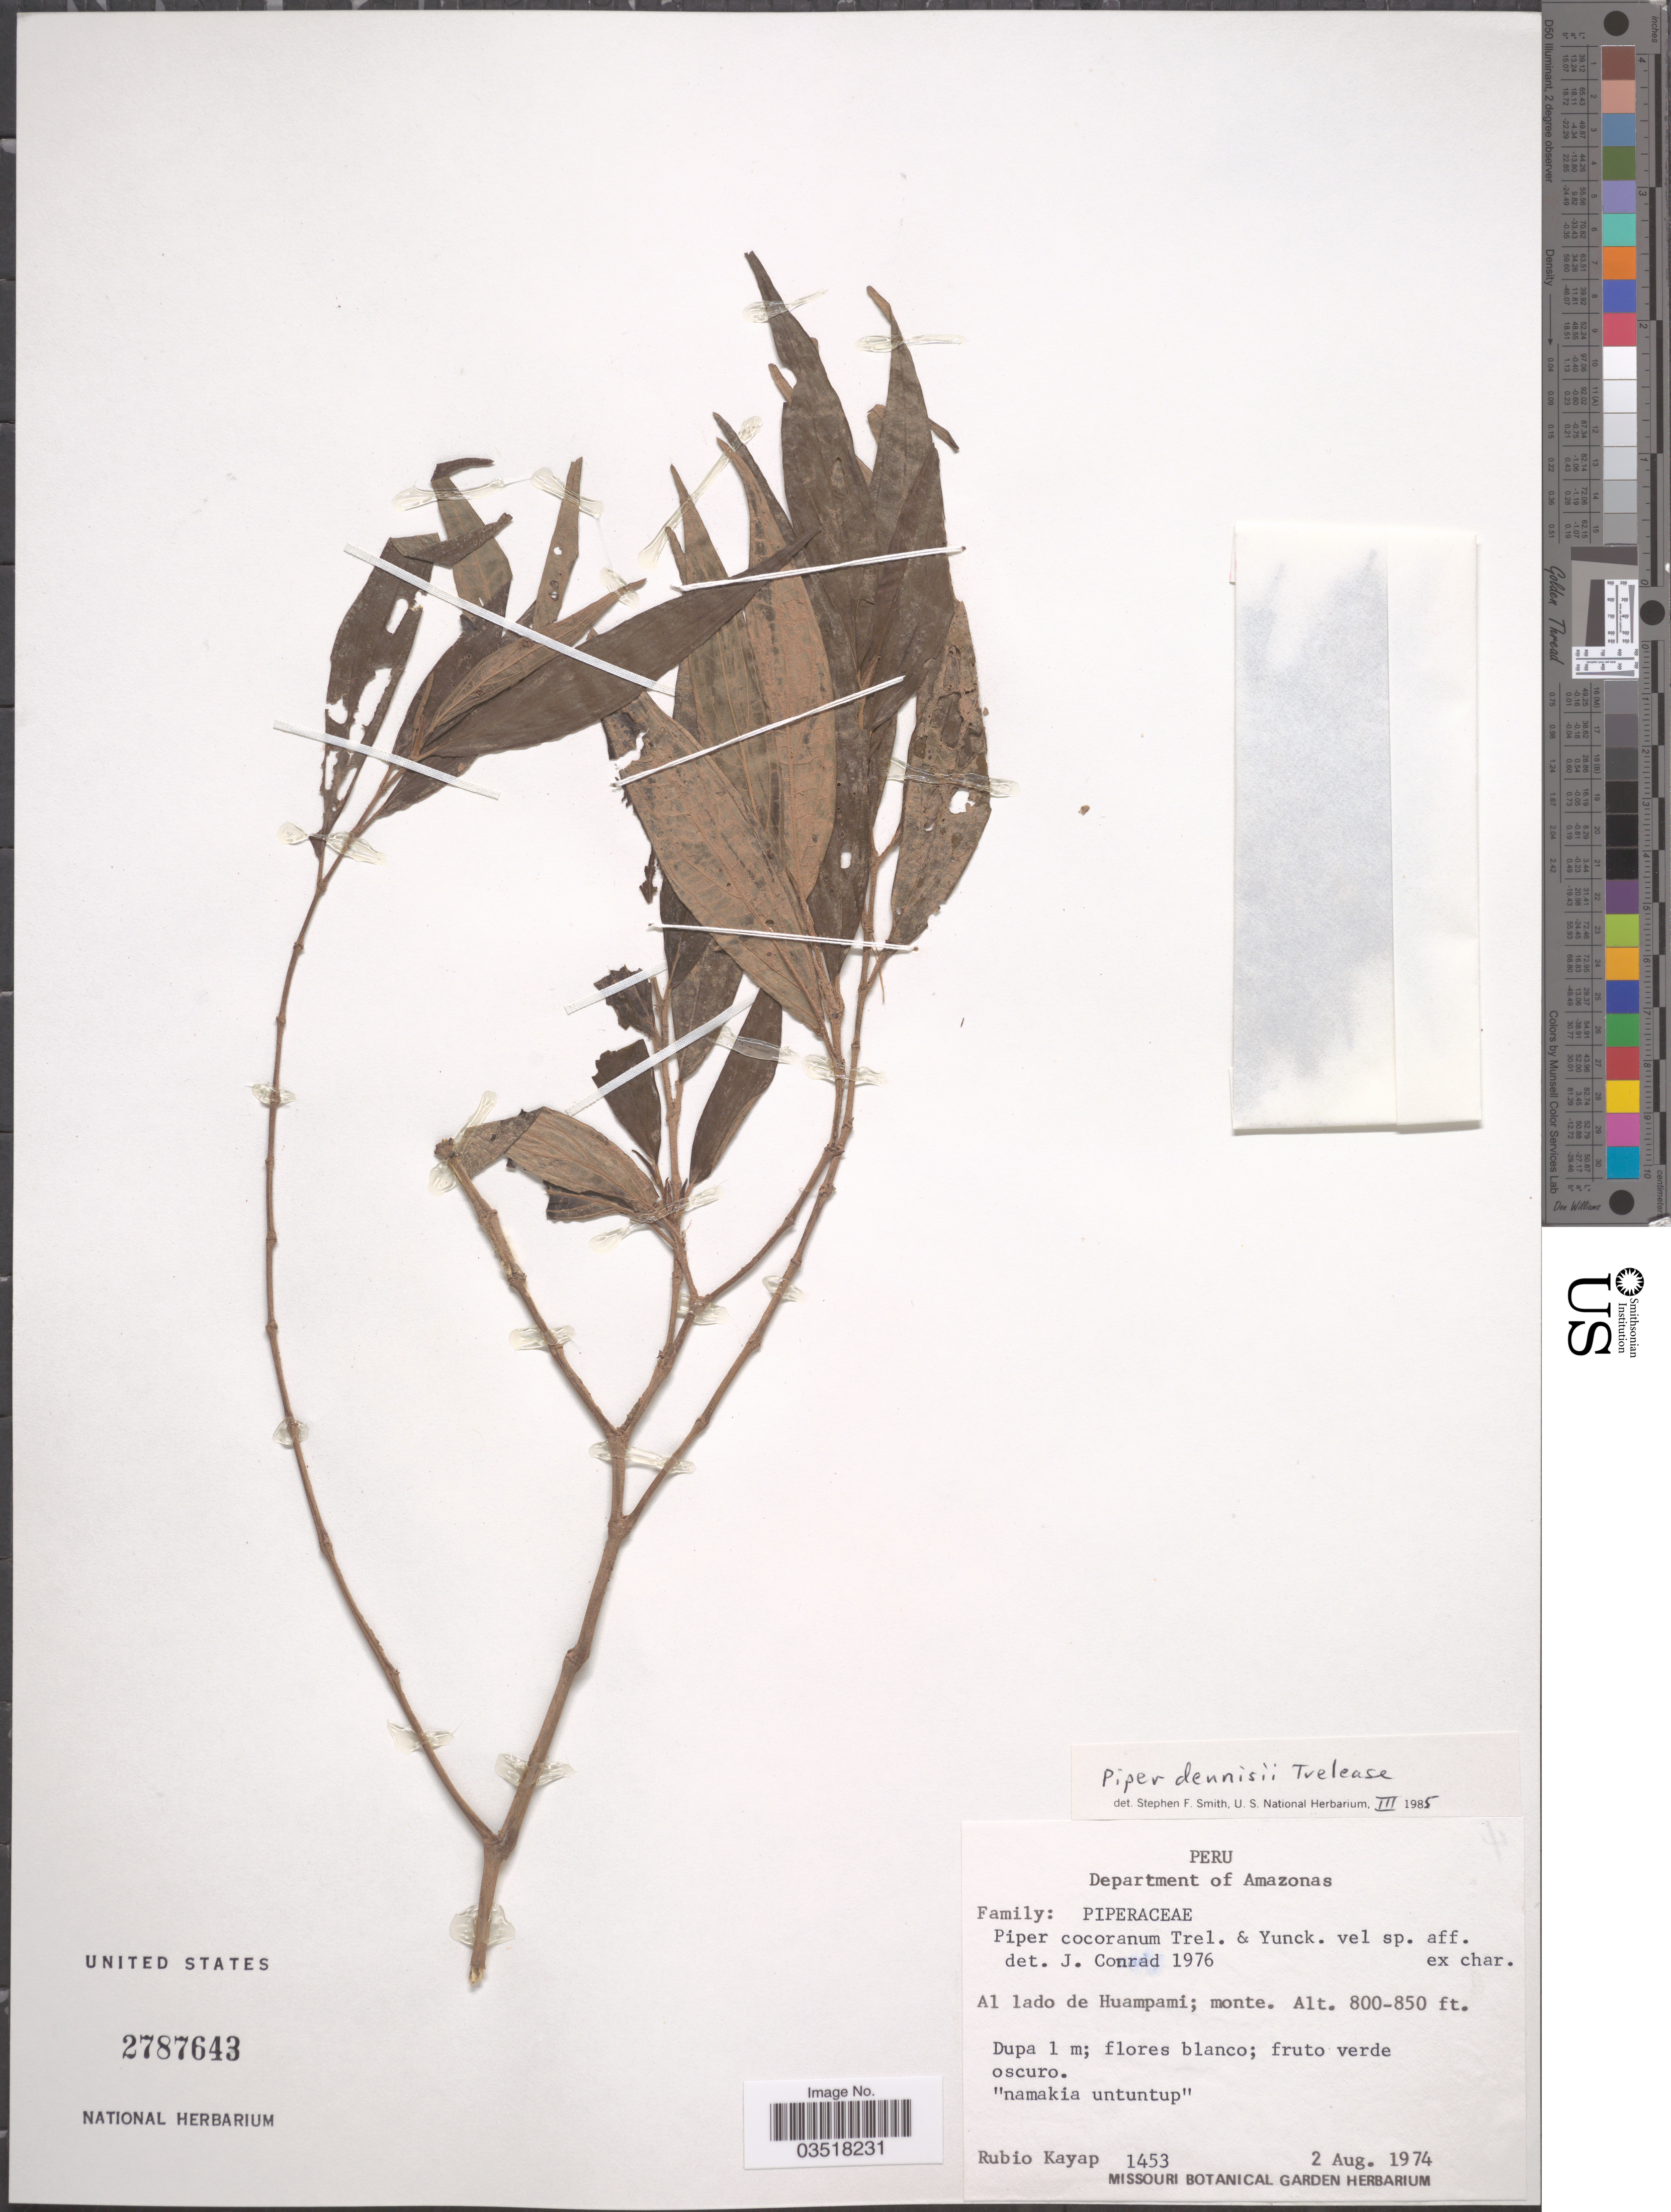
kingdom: Plantae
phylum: Tracheophyta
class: Magnoliopsida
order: Piperales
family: Piperaceae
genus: Piper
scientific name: Piper dennisii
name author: Trel.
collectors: R. Kayap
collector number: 1453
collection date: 1974-08-02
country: Peru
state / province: Amazonas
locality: Department of Amazonas. Al lado de Huampami.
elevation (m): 244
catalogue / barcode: US 2787643